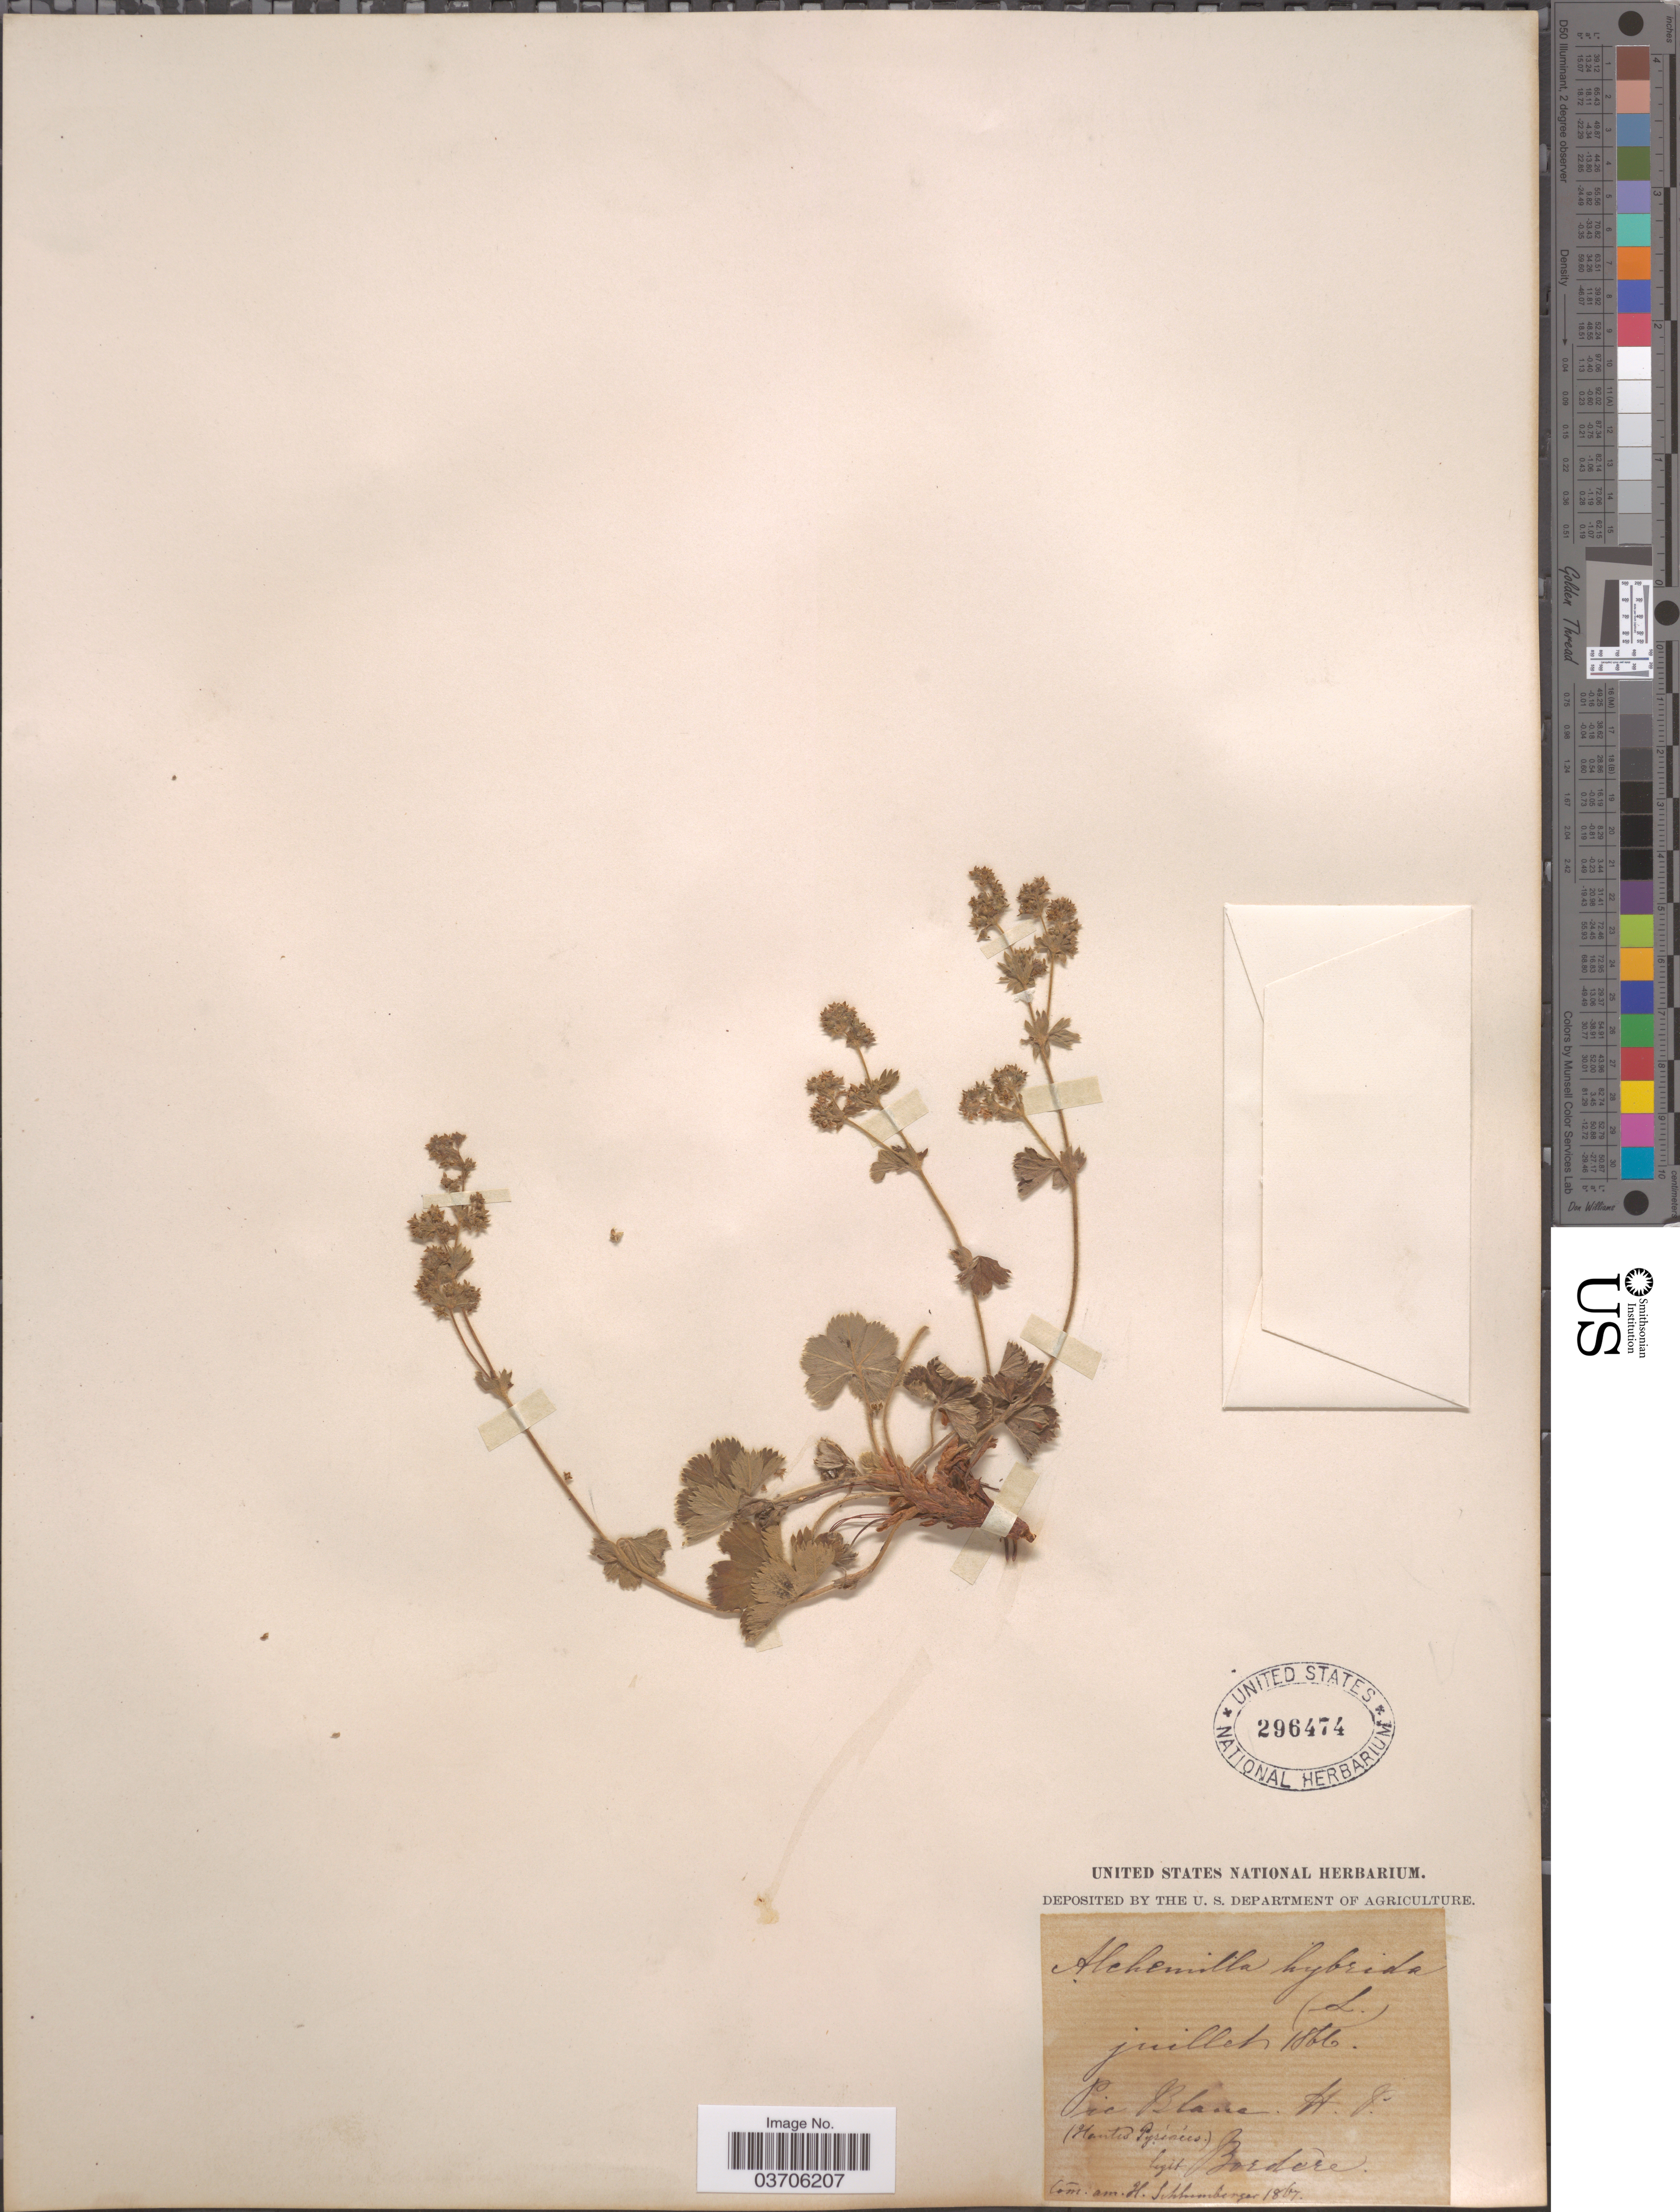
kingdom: Plantae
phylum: Tracheophyta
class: Magnoliopsida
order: Rosales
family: Rosaceae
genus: Alchemilla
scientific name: Alchemilla hybrida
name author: (L.) L.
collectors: -. Bordere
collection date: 1866-07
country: France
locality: Pic Blanc. H. P. (Hautes Pyrénées).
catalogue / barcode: US 296474